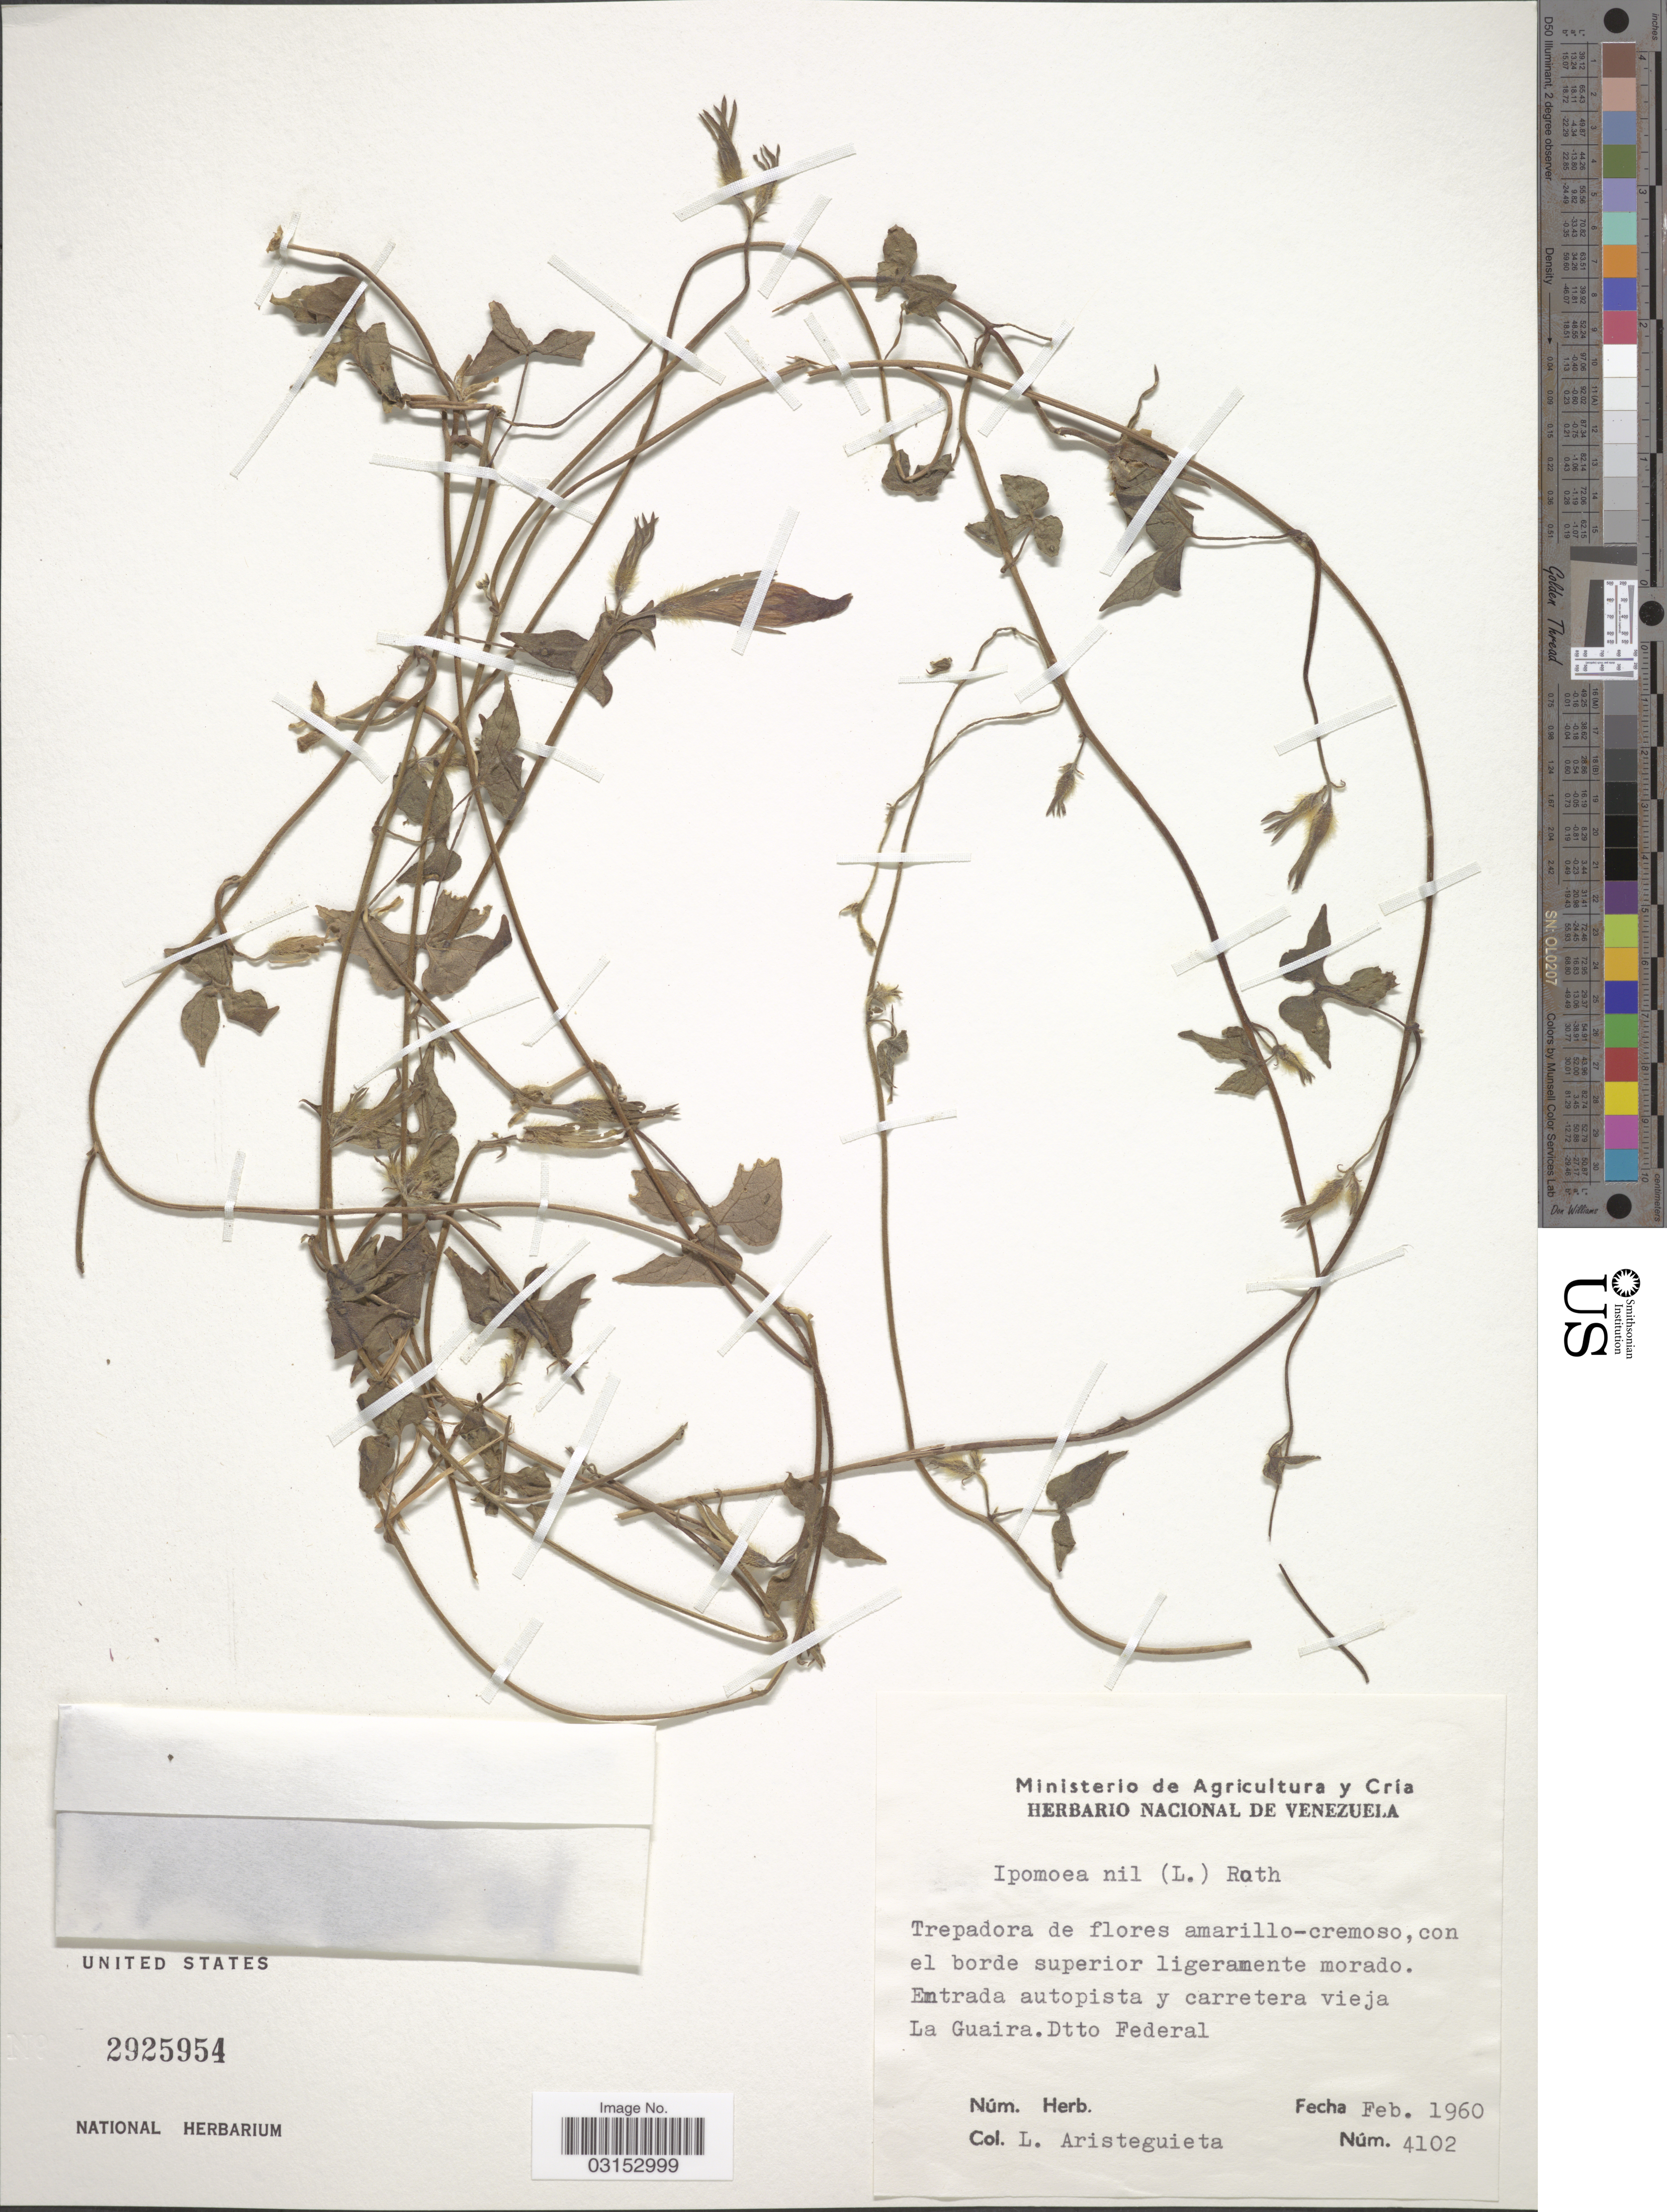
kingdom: Plantae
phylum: Tracheophyta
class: Magnoliopsida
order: Solanales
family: Convolvulaceae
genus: Ipomoea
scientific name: Ipomoea nil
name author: (L.) Roth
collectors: L. Aristeguieta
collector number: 4102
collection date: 1960-02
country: Venezuela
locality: Entrada autopista y carretera vieja La Guaira. Dtto Federal.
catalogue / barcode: US 2925954